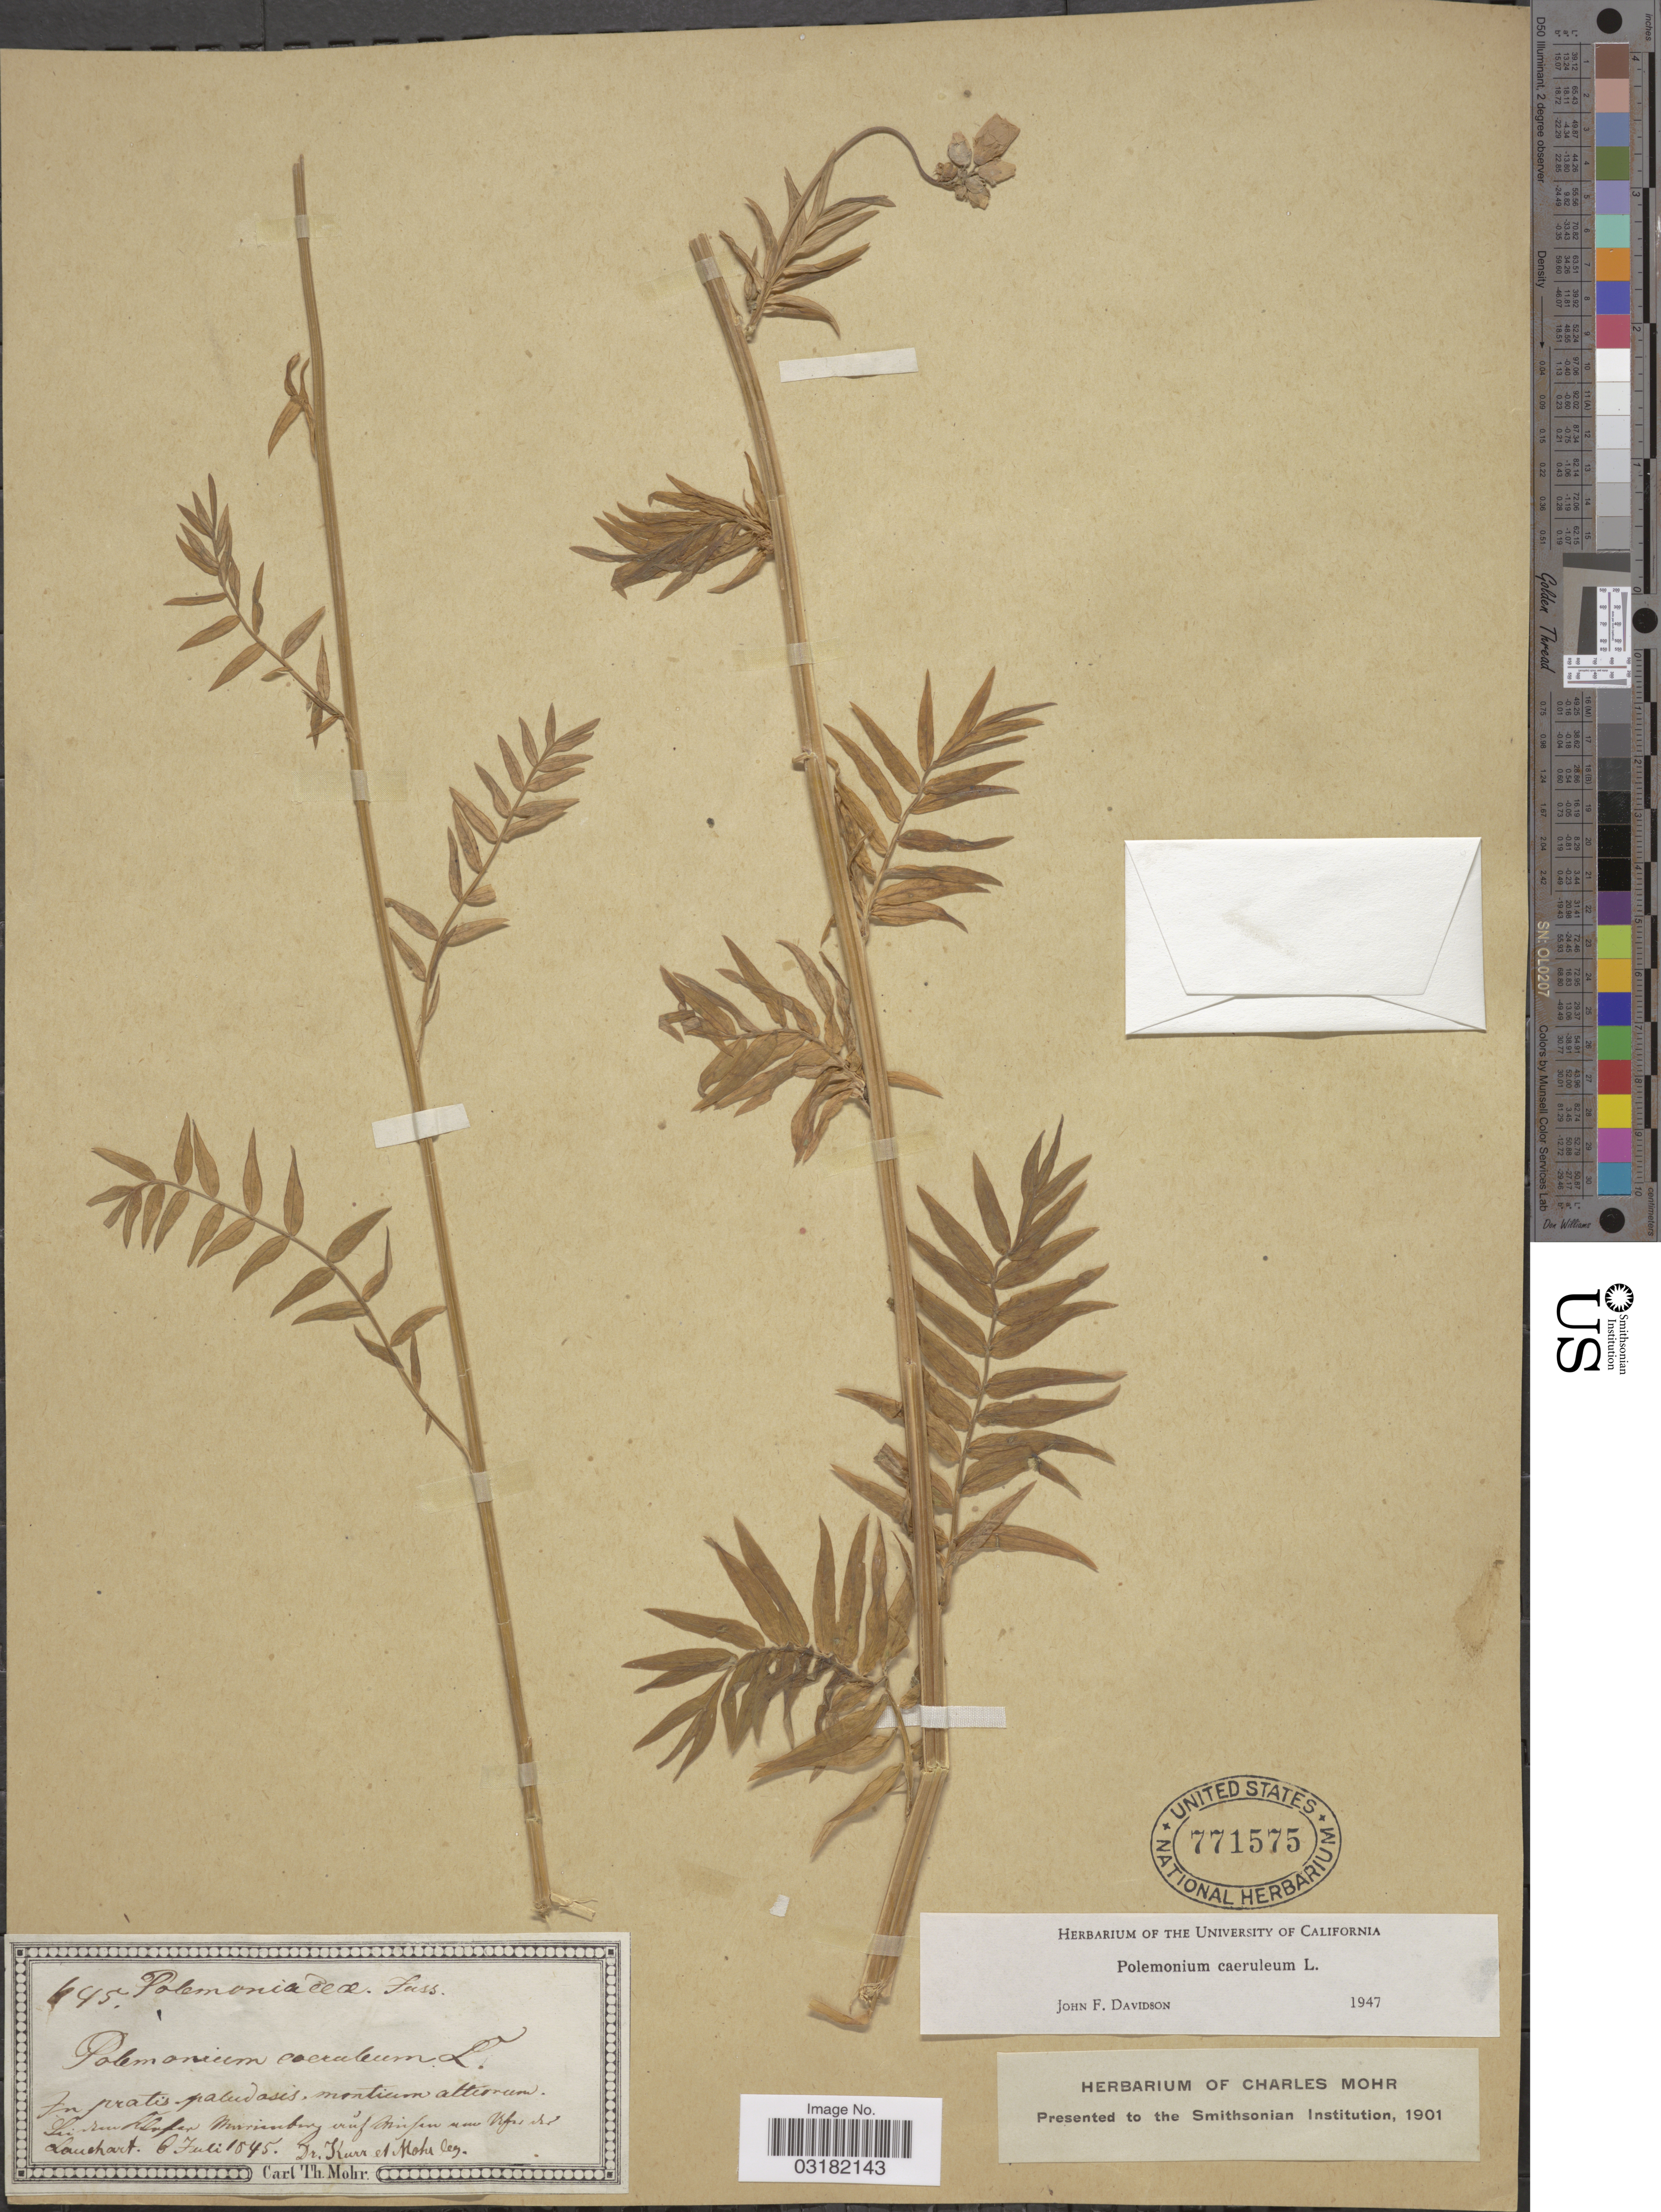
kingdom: Plantae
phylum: Tracheophyta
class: Magnoliopsida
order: Ericales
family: Polemoniaceae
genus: Polemonium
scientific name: Polemonium coeruleum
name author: L.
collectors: -. Kurr & Mohr, --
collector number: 645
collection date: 1845-07-06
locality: In pratis pakudosis montium atterum [illegible text] Lauchart.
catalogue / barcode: US 771575